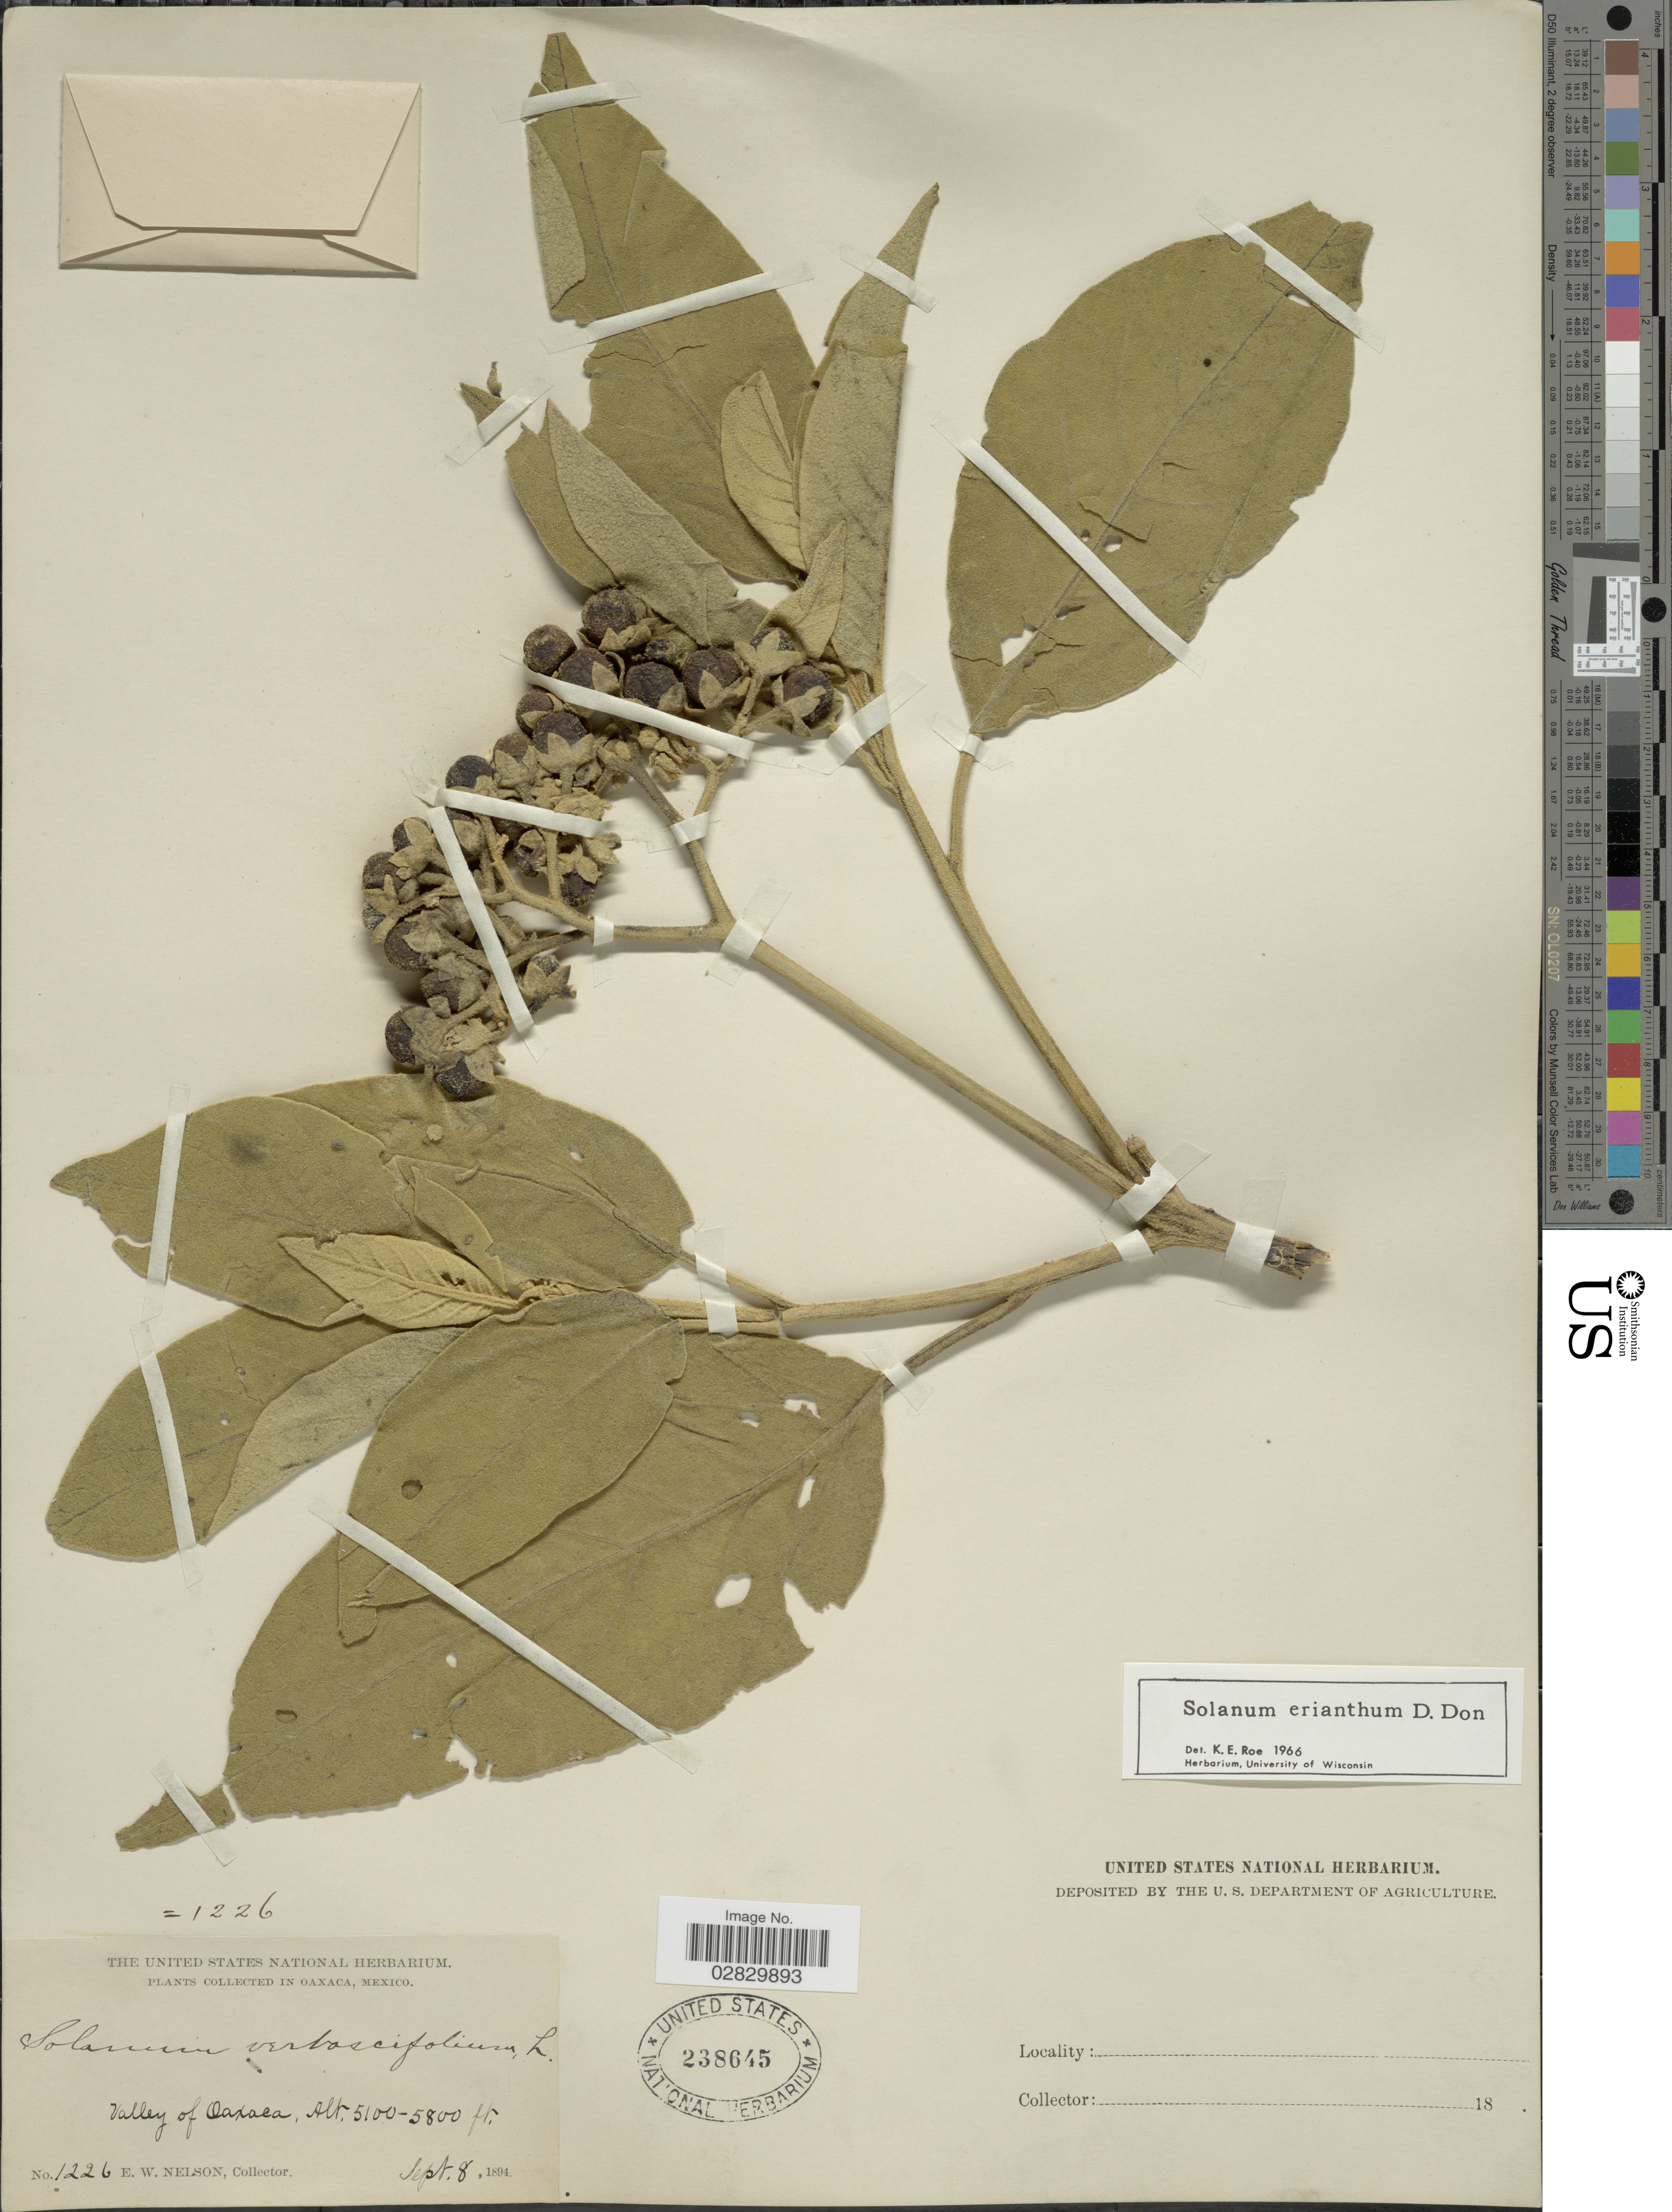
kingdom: Plantae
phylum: Tracheophyta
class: Magnoliopsida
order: Solanales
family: Solanaceae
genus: Solanum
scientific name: Solanum erianthum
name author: D. Don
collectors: E. W. Nelson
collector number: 1226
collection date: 1894-09-08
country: Mexico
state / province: Oaxaca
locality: Valley of Oaxaca.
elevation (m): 1554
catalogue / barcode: US 238645